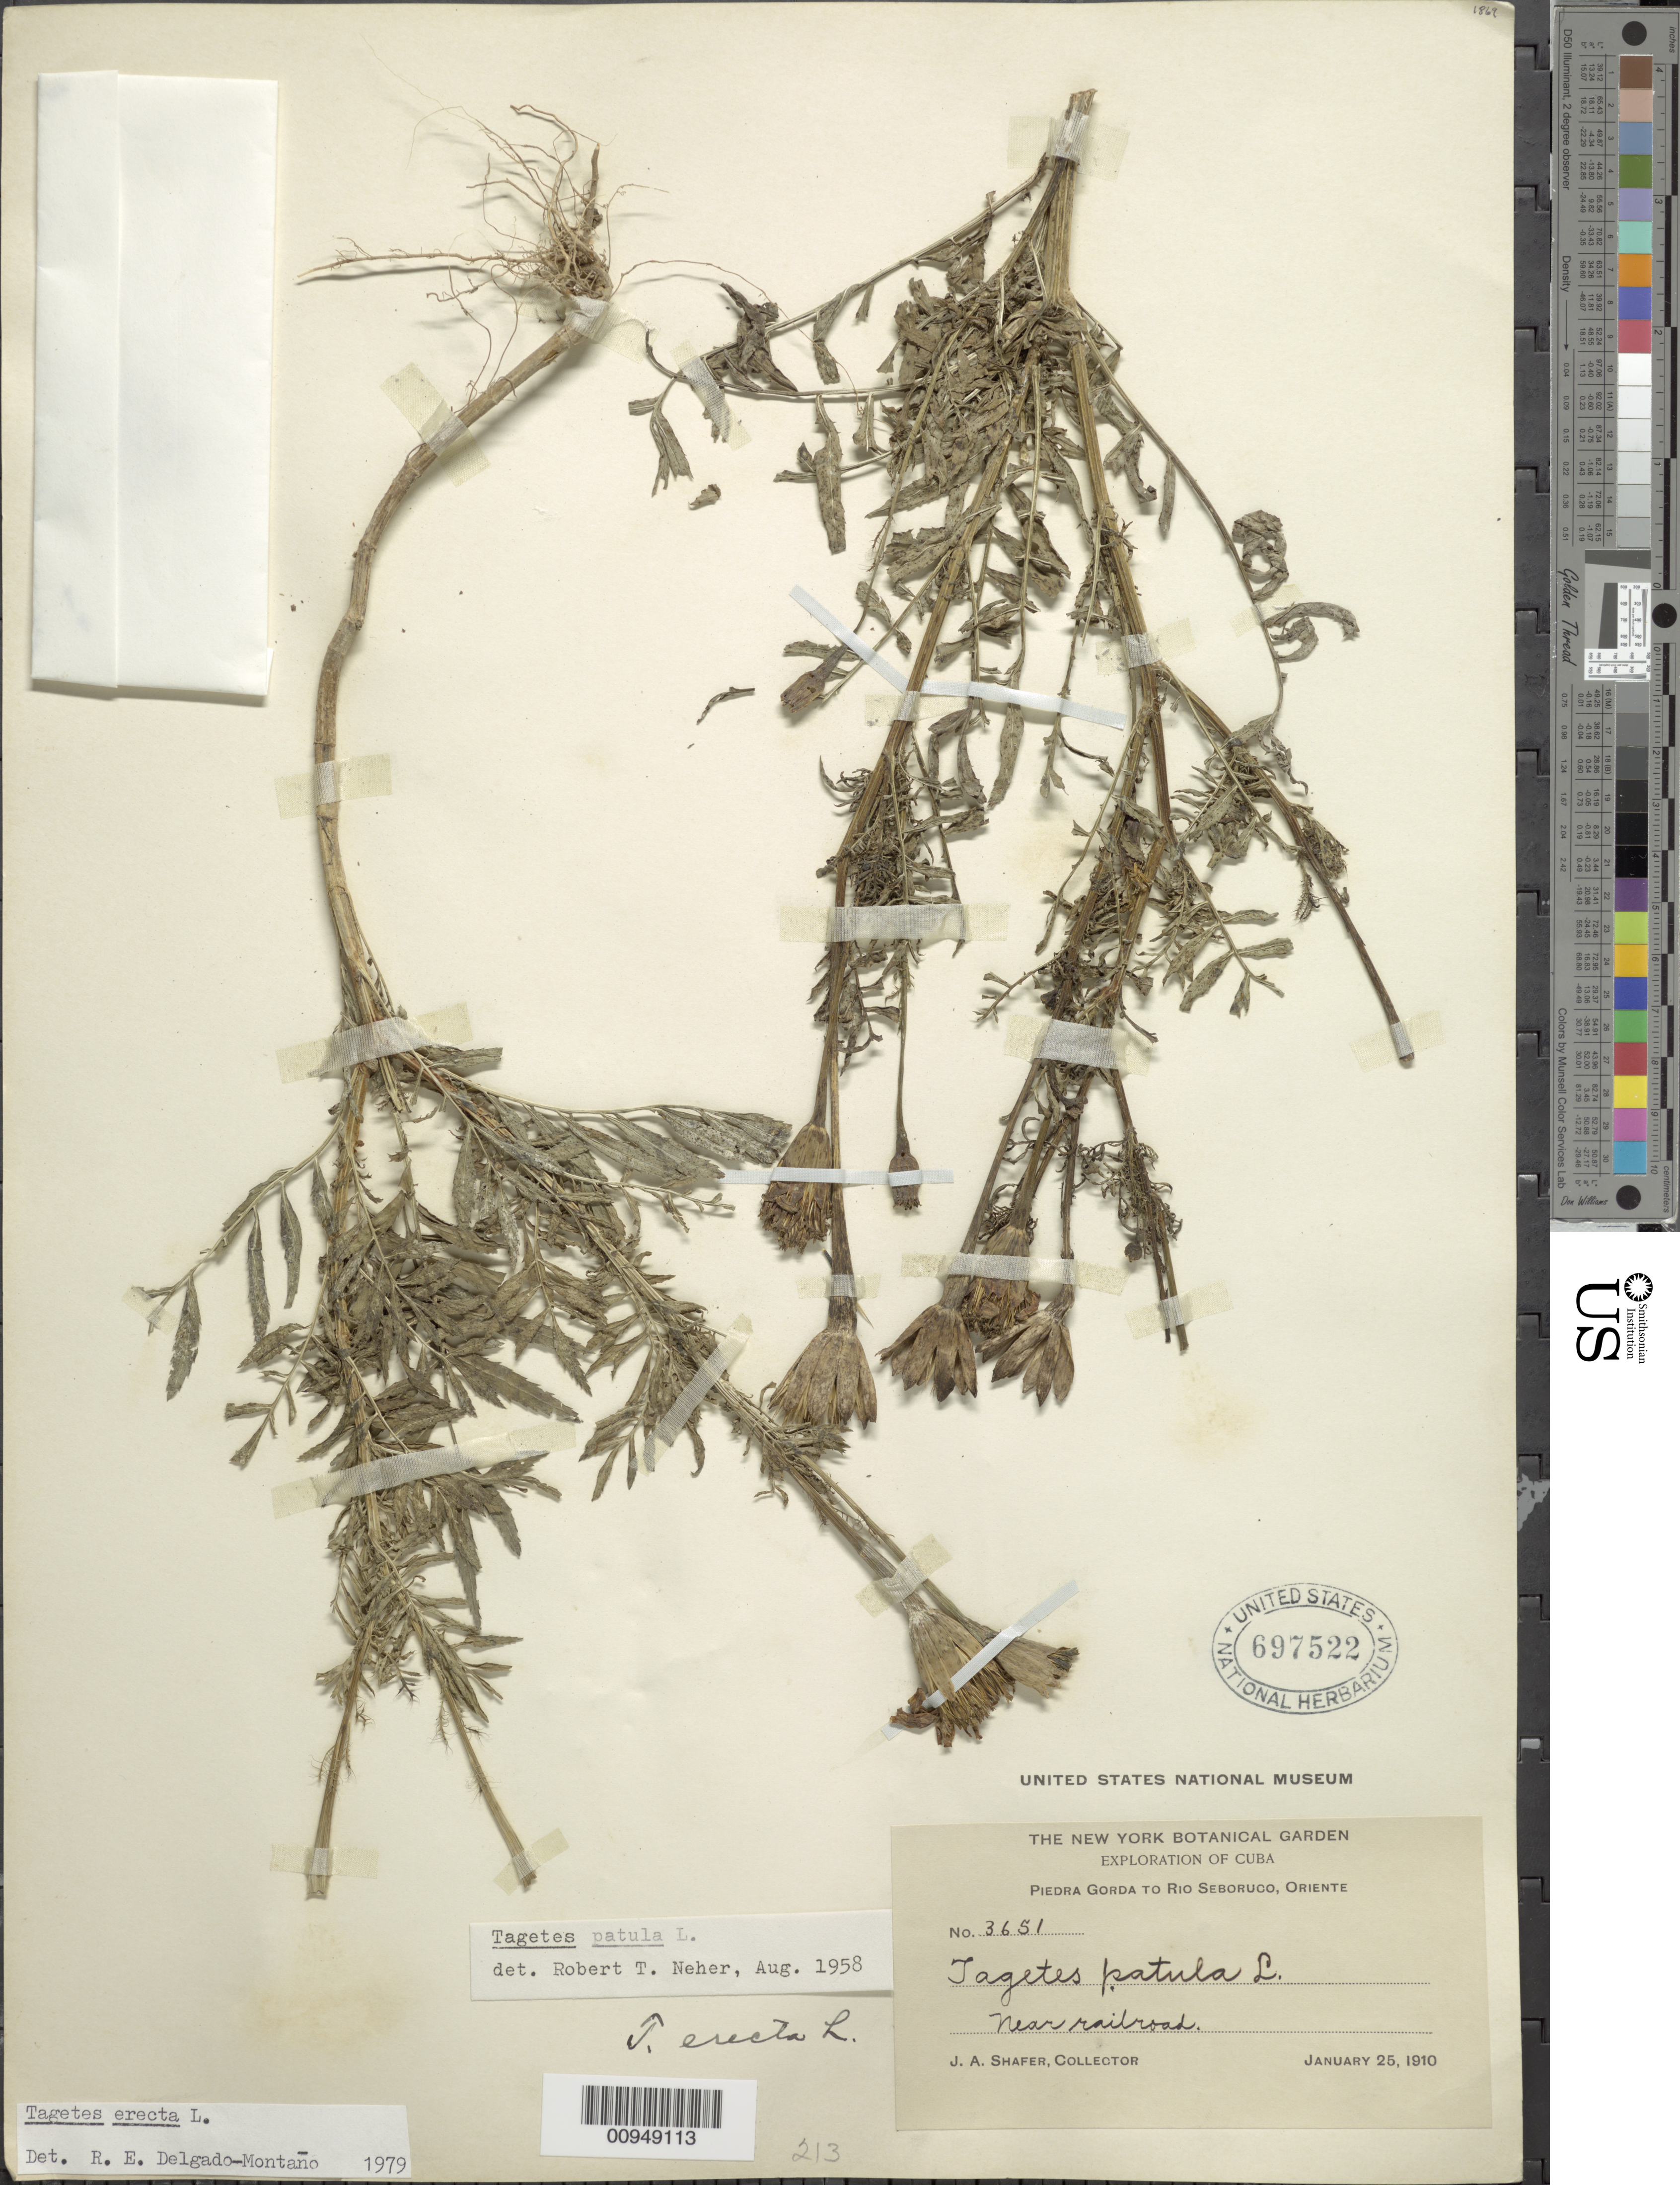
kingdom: Plantae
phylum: Tracheophyta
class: Magnoliopsida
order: Asterales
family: Asteraceae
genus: Tagetes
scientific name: Tagetes erecta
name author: L.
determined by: Delgado-Montano, R. E.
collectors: J. A. Shafer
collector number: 3651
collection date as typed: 25 Jan 1910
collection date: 1910-01-25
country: Cuba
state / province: Oriente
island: Cuba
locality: Near railroad, Piedra Gorda to Rio Seboruco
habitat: Near railroads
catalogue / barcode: US 697522